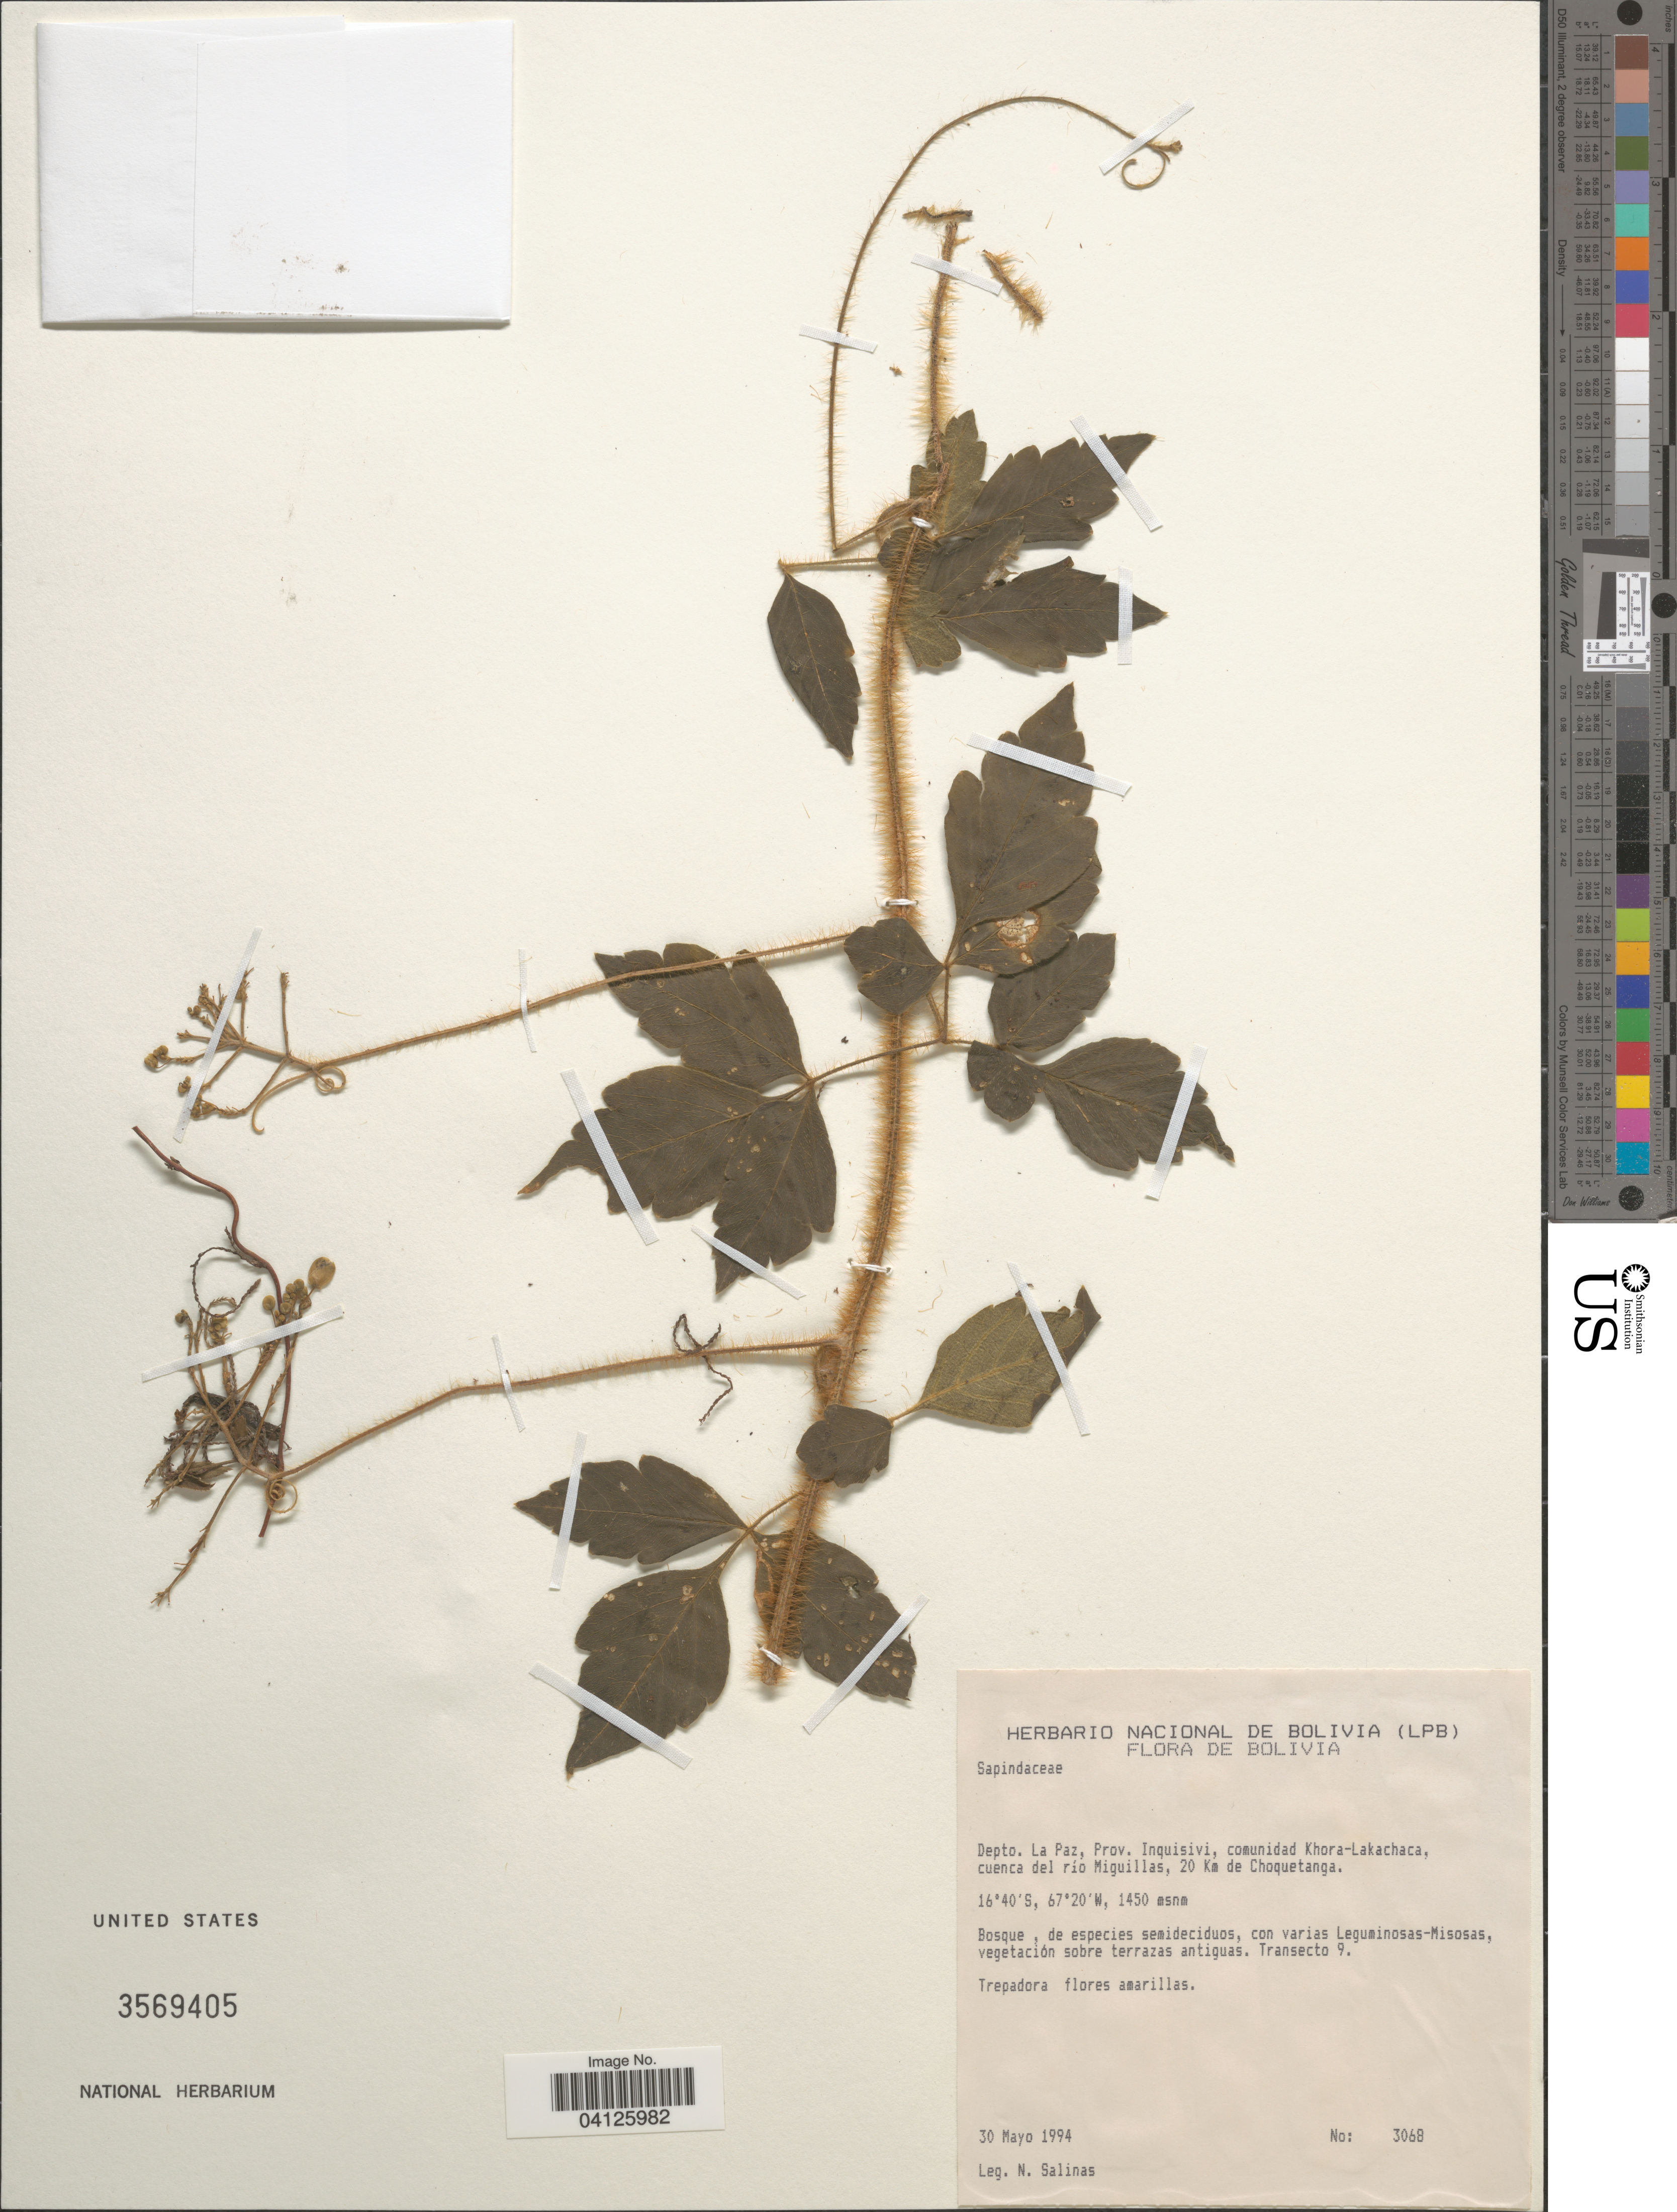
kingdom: Plantae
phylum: Tracheophyta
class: Magnoliopsida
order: Sapindales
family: Sapindaceae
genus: Cardiospermum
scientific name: Cardiospermum grandiflorum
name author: Sw.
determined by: Acevedo-Rodriguez, P., (US), Smithsonian Institution - National Museum of Natural History (UNITED STATES)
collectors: N. Salinas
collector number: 3068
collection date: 1994-05-30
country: Bolivia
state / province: La Paz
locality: Depto. La Paz, Prov. Inquisivi, comunidad Khora-Lakachaca, cuenca del río Miguillas, 20 Km de Choquetanga.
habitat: Bosque, de especies semideciduous, con varias Leguminosas-Mimosas, vegetacion sobre terrazas antiguas.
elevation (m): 1450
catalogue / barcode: US 3569405